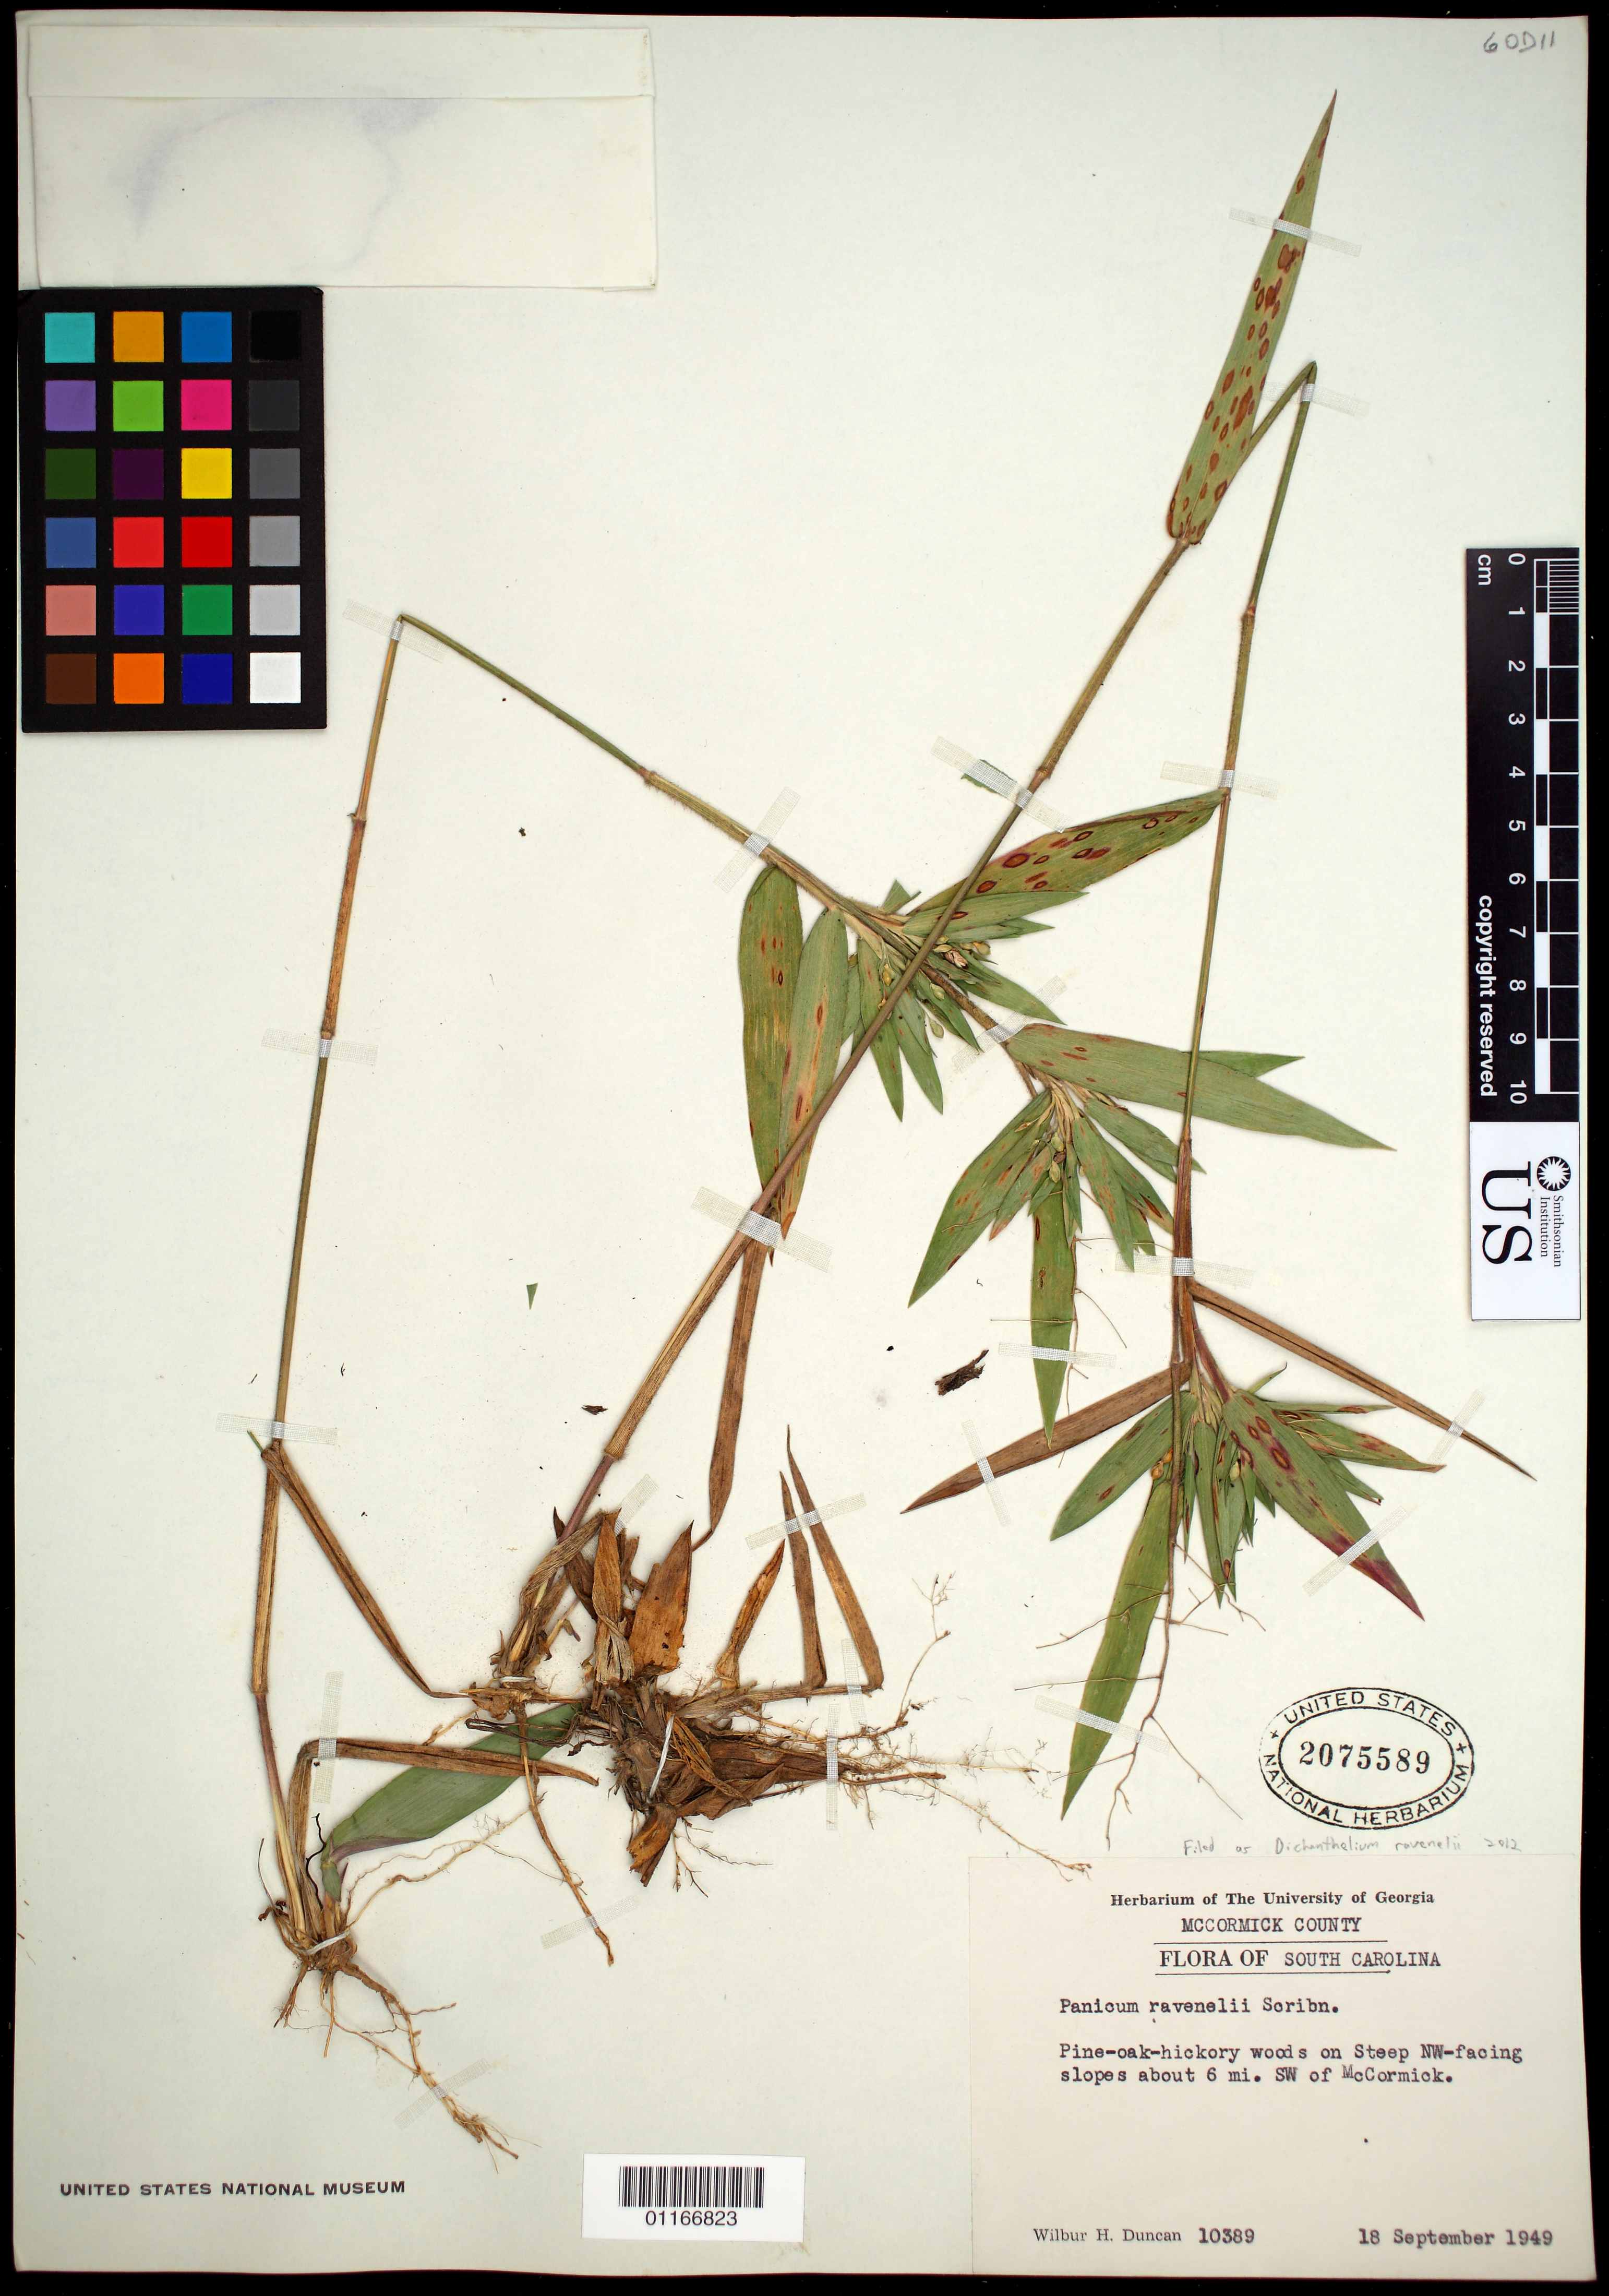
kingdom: Plantae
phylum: Tracheophyta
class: Liliopsida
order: Poales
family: Poaceae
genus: Dichanthelium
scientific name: Dichanthelium ravenelii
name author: (Scribn. & Merr.) Gould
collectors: W. H. Duncan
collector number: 10389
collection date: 1946-09-18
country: United States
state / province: South Carolina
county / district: Mccormick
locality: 6 miles SW of McCormick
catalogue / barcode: US 2075589